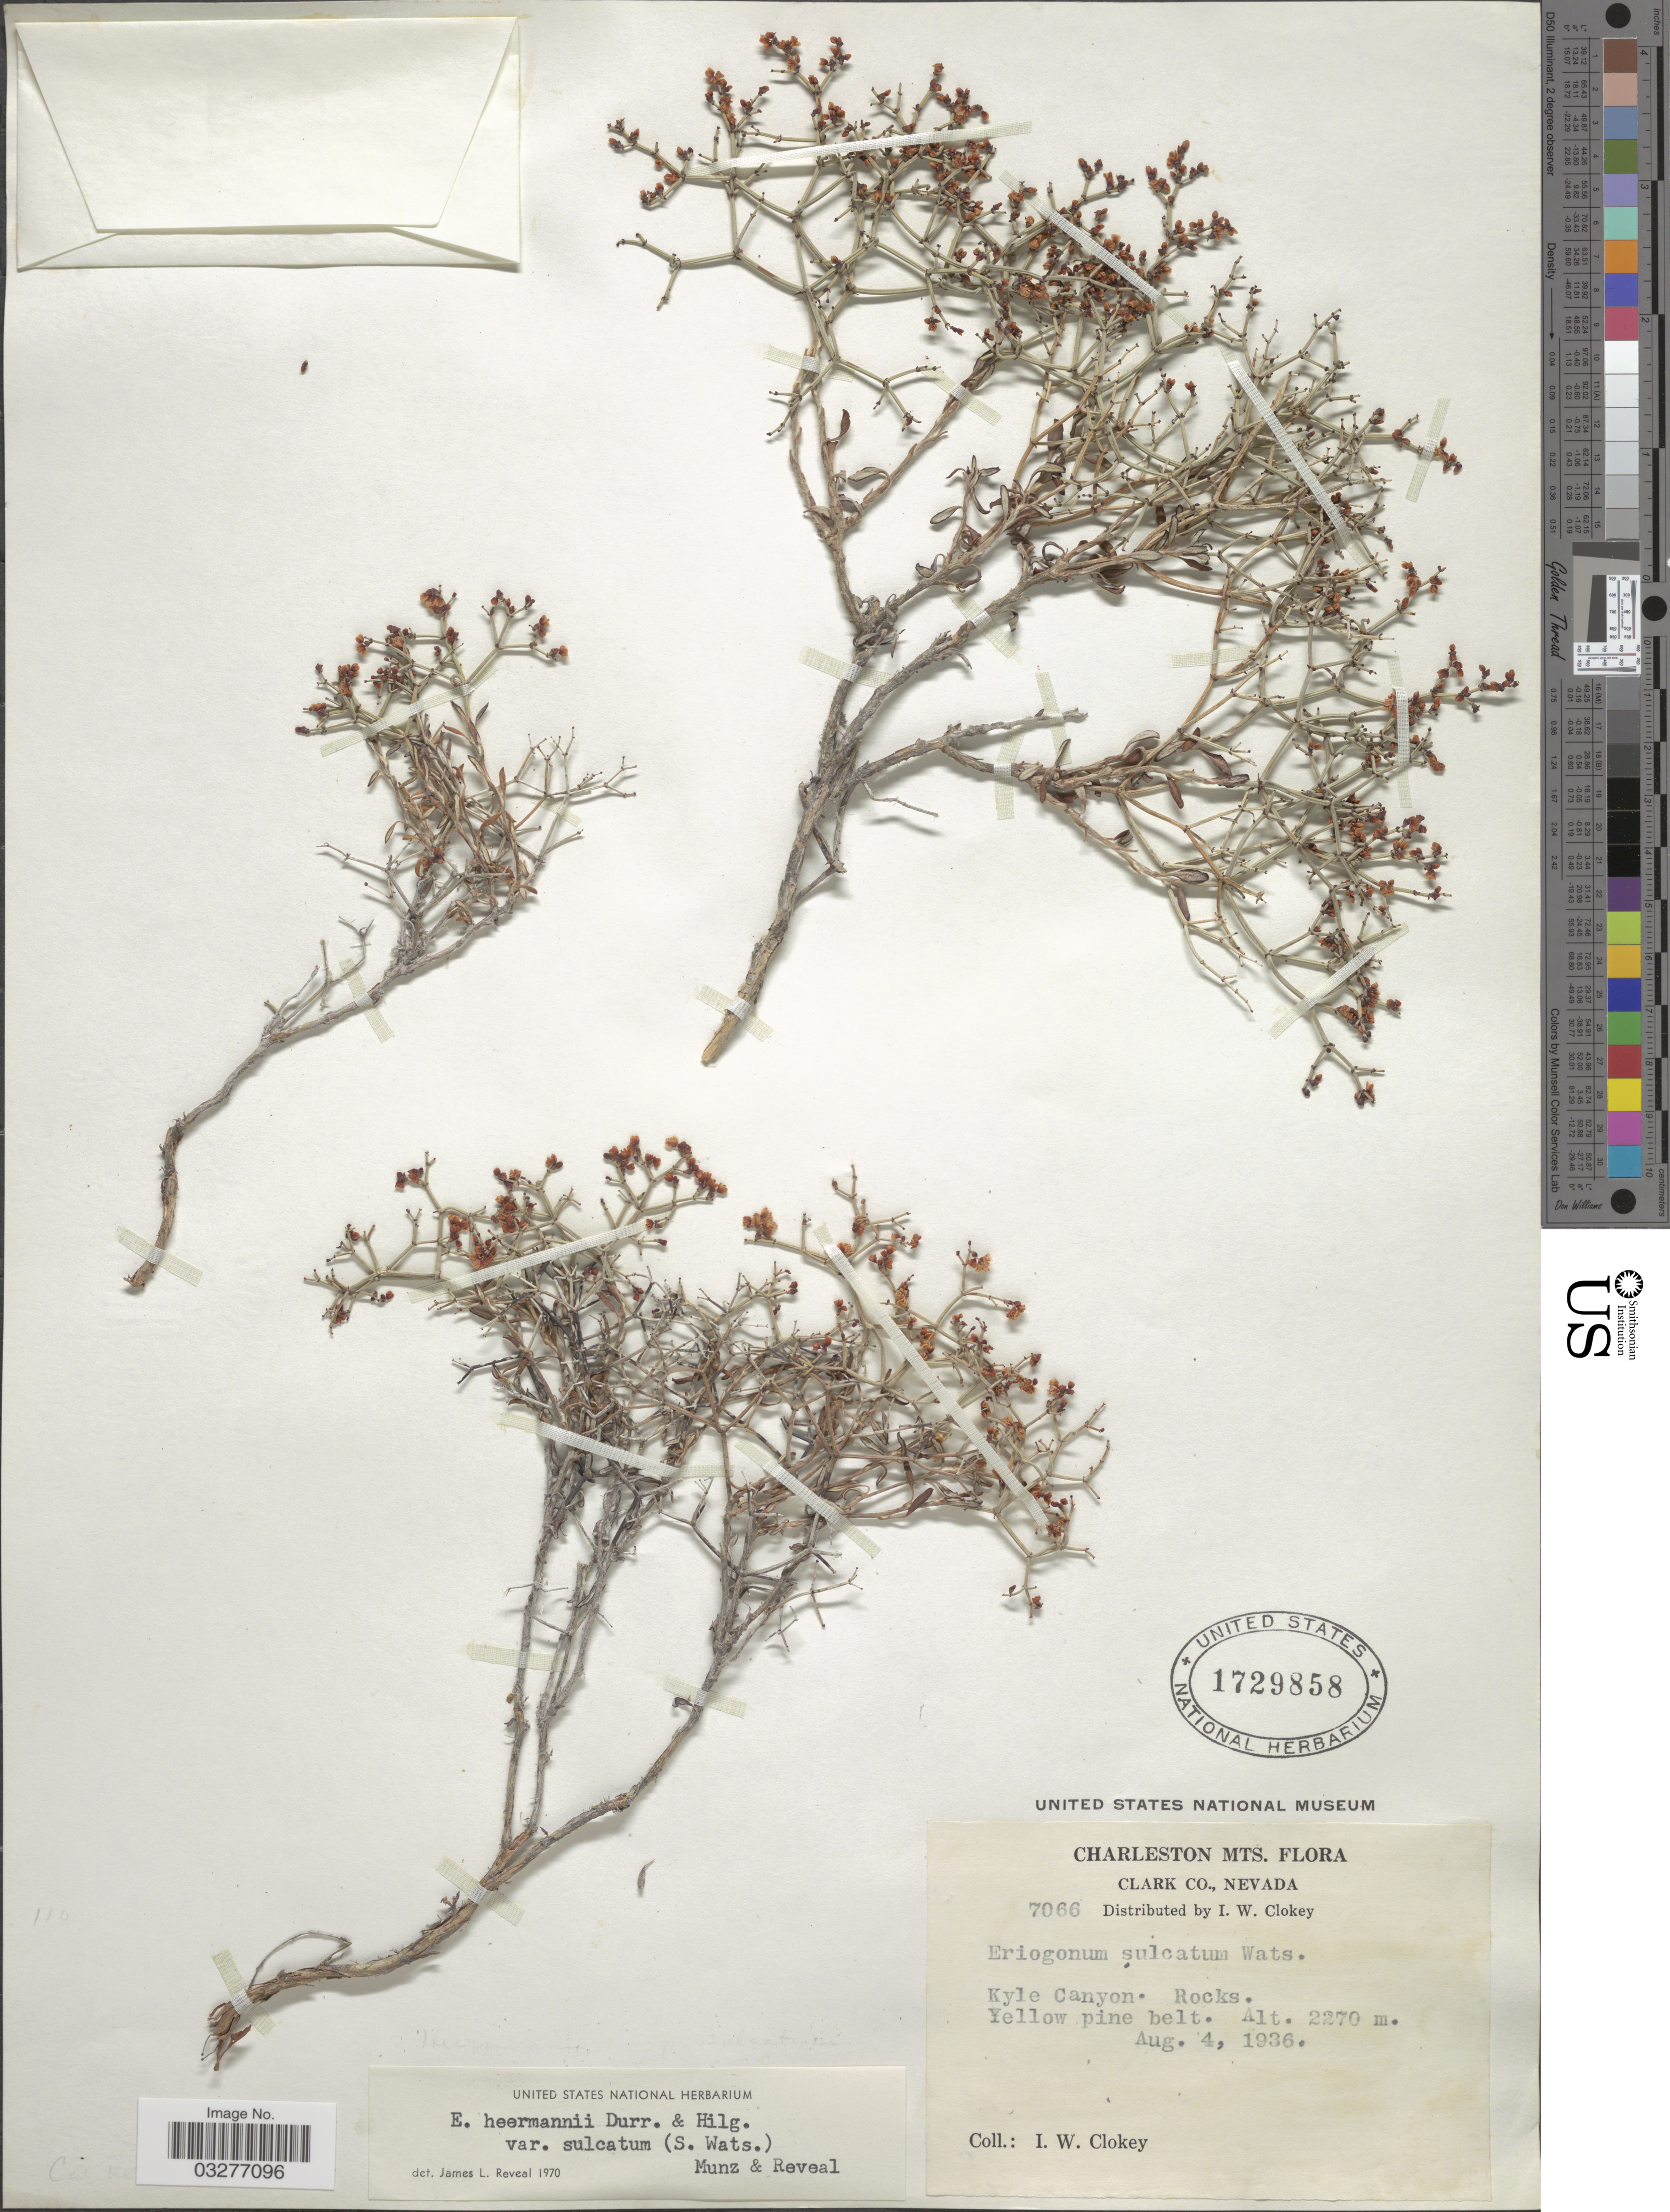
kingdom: Plantae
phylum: Tracheophyta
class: Magnoliopsida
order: Caryophyllales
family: Polygonaceae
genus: Eriogonum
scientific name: Eriogonum heermannii var. sulcatum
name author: (S. Watson) Munz & Reveal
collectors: I. W. Clokey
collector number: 7066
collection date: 1936-08-04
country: United States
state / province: Nevada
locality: Charleston Mts. Clark Co. Kyle Canyon. Yellow pine belt.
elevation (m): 2270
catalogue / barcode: US 1729858